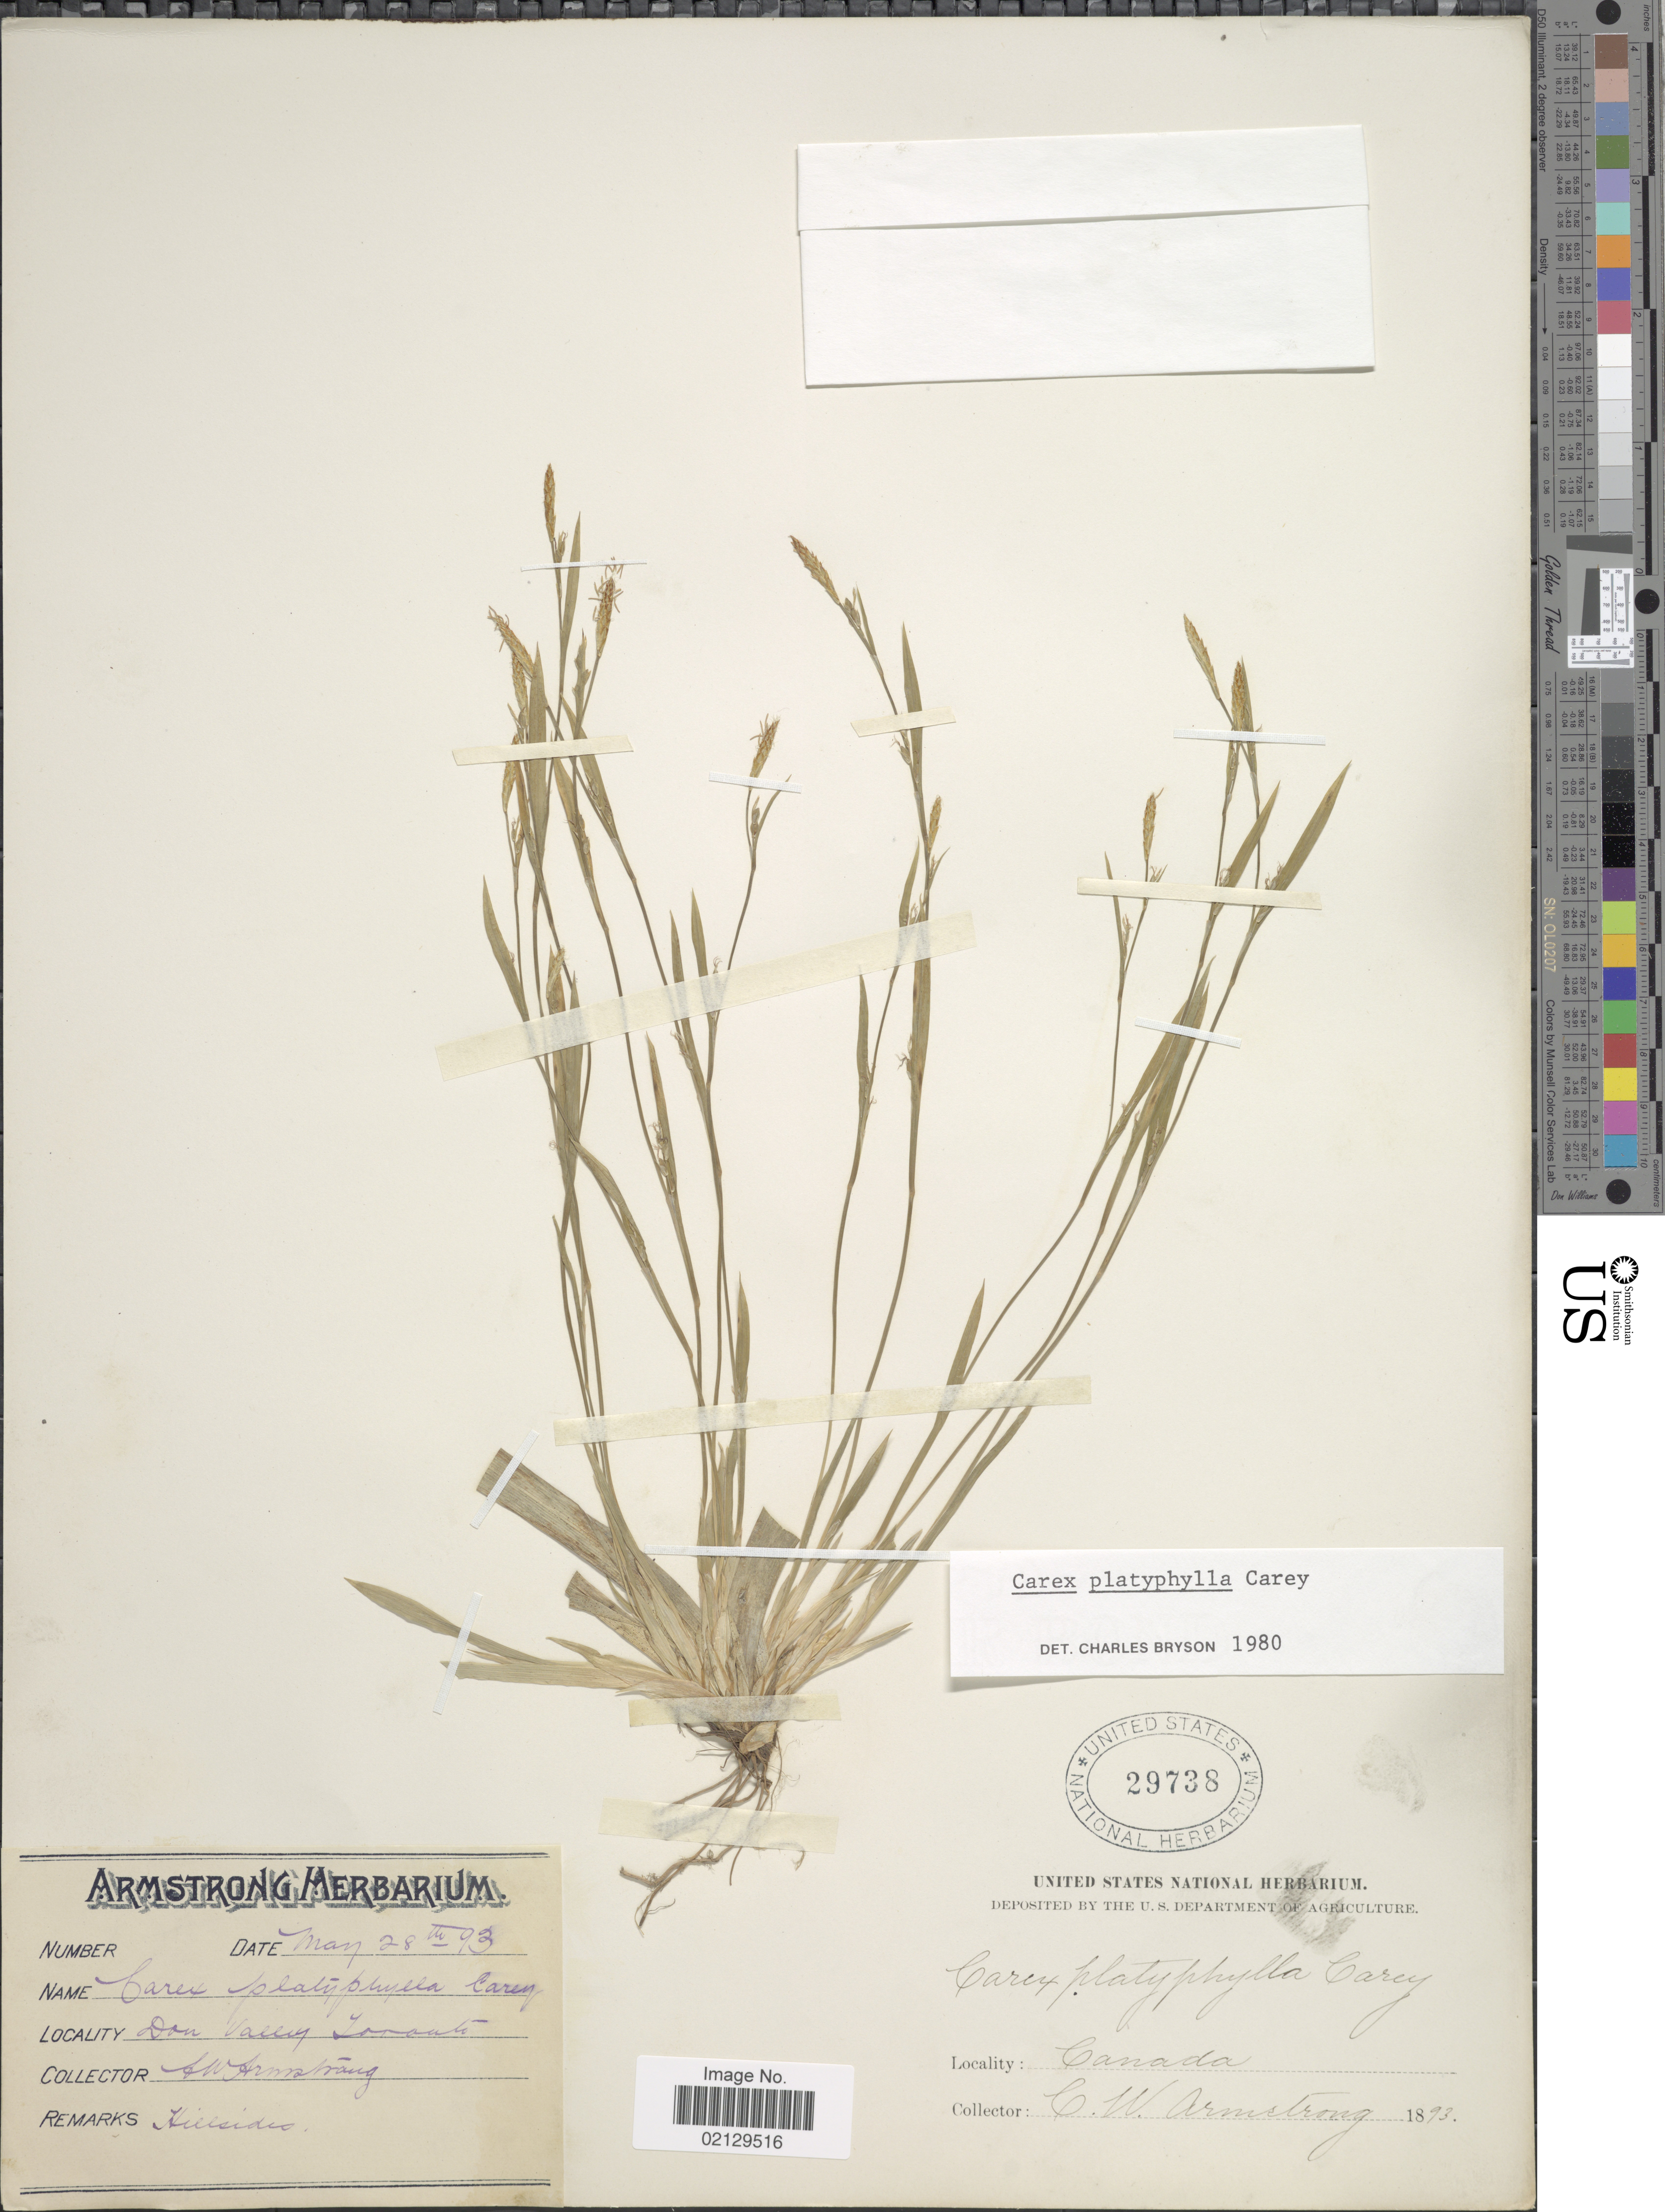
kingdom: Plantae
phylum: Tracheophyta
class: Liliopsida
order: Poales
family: Cyperaceae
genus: Carex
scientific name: Carex platyphylla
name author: J. Carey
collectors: C. W. Armstrong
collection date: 1893-05-28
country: Canada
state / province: Ontario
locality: Don Valley, Toronto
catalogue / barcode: US 29738